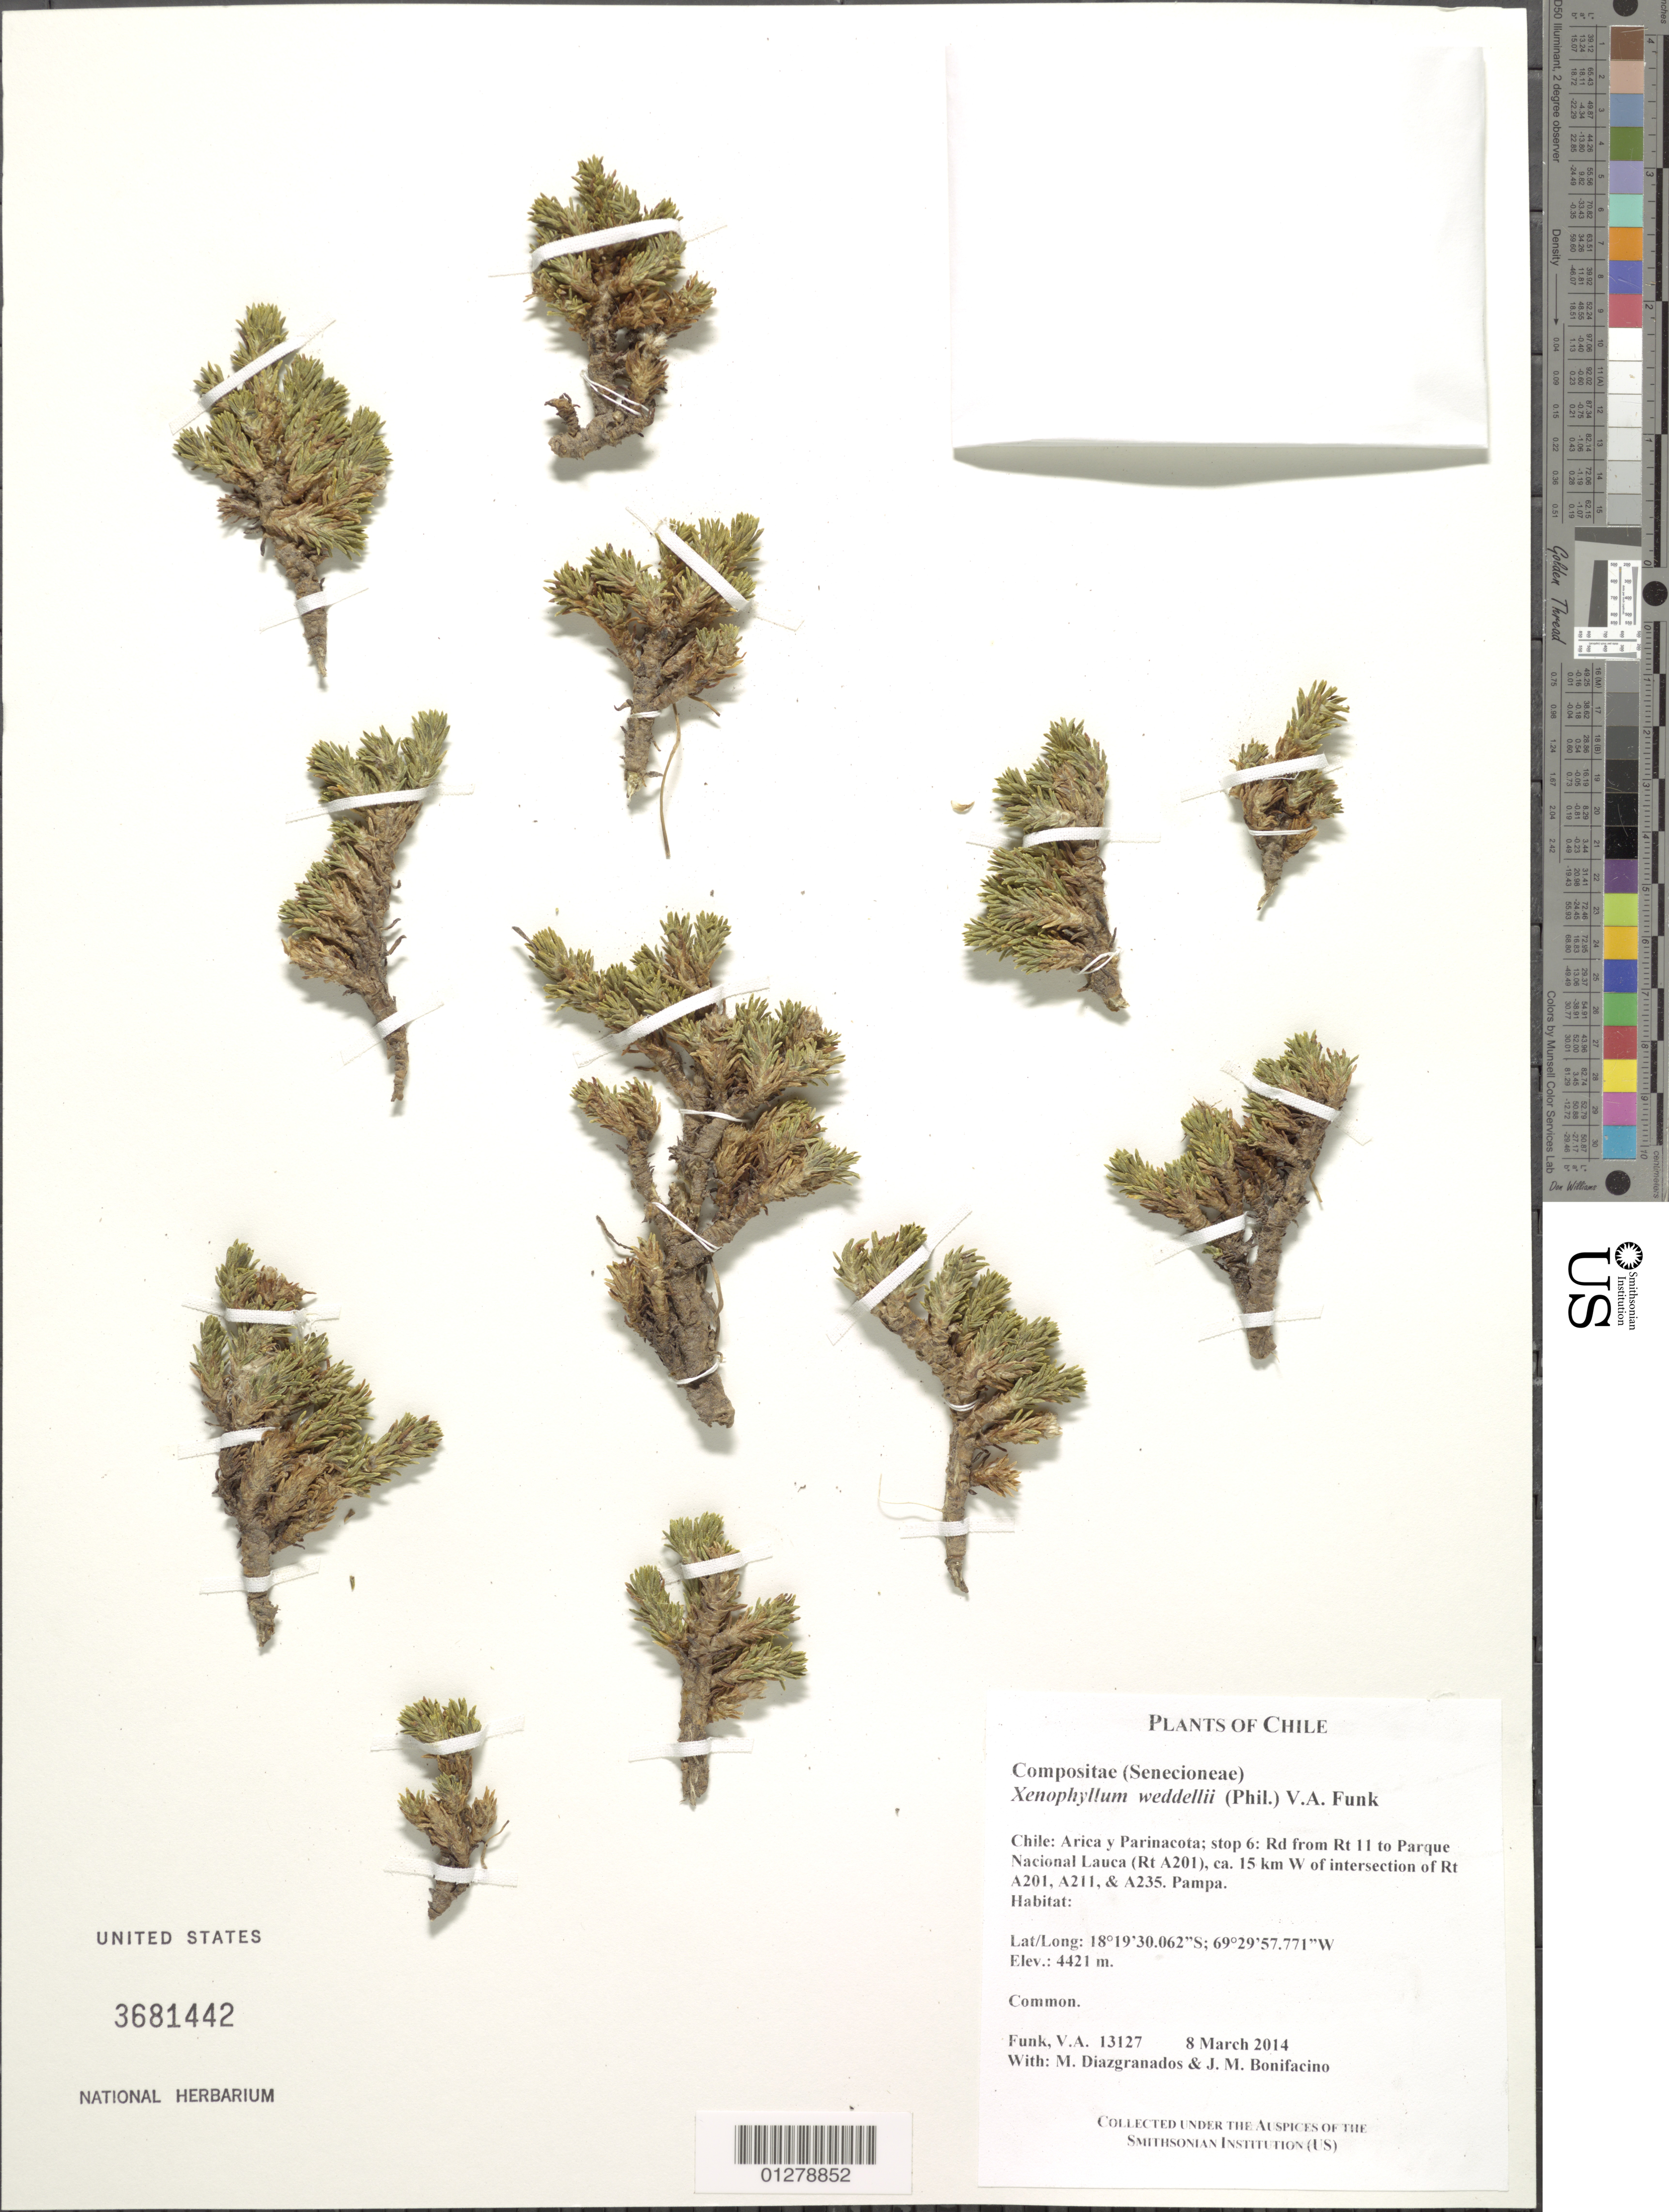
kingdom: Plantae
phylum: Tracheophyta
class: Magnoliopsida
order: Asterales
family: Asteraceae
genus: Xenophyllum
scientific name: Xenophyllum weddellii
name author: (Phil.) V.A. Funk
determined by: Funk, Vicki A., (BOT), Smithsonian Institution - National Museum of Natural History (UNITED STATES)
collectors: V. Funk, M. Diazgranados C. & M. Bonifacino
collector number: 13127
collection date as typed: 8 Mar 2014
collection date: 2014-03-08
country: Chile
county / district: Arica & Parinacota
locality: Stop 6: Rd from Rt 11 to Parque Nacional Lauca (Rt A201), ca. 15 km W of intersection of Rt A201, A211, & A235.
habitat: Pampa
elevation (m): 4421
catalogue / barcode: US 3681442